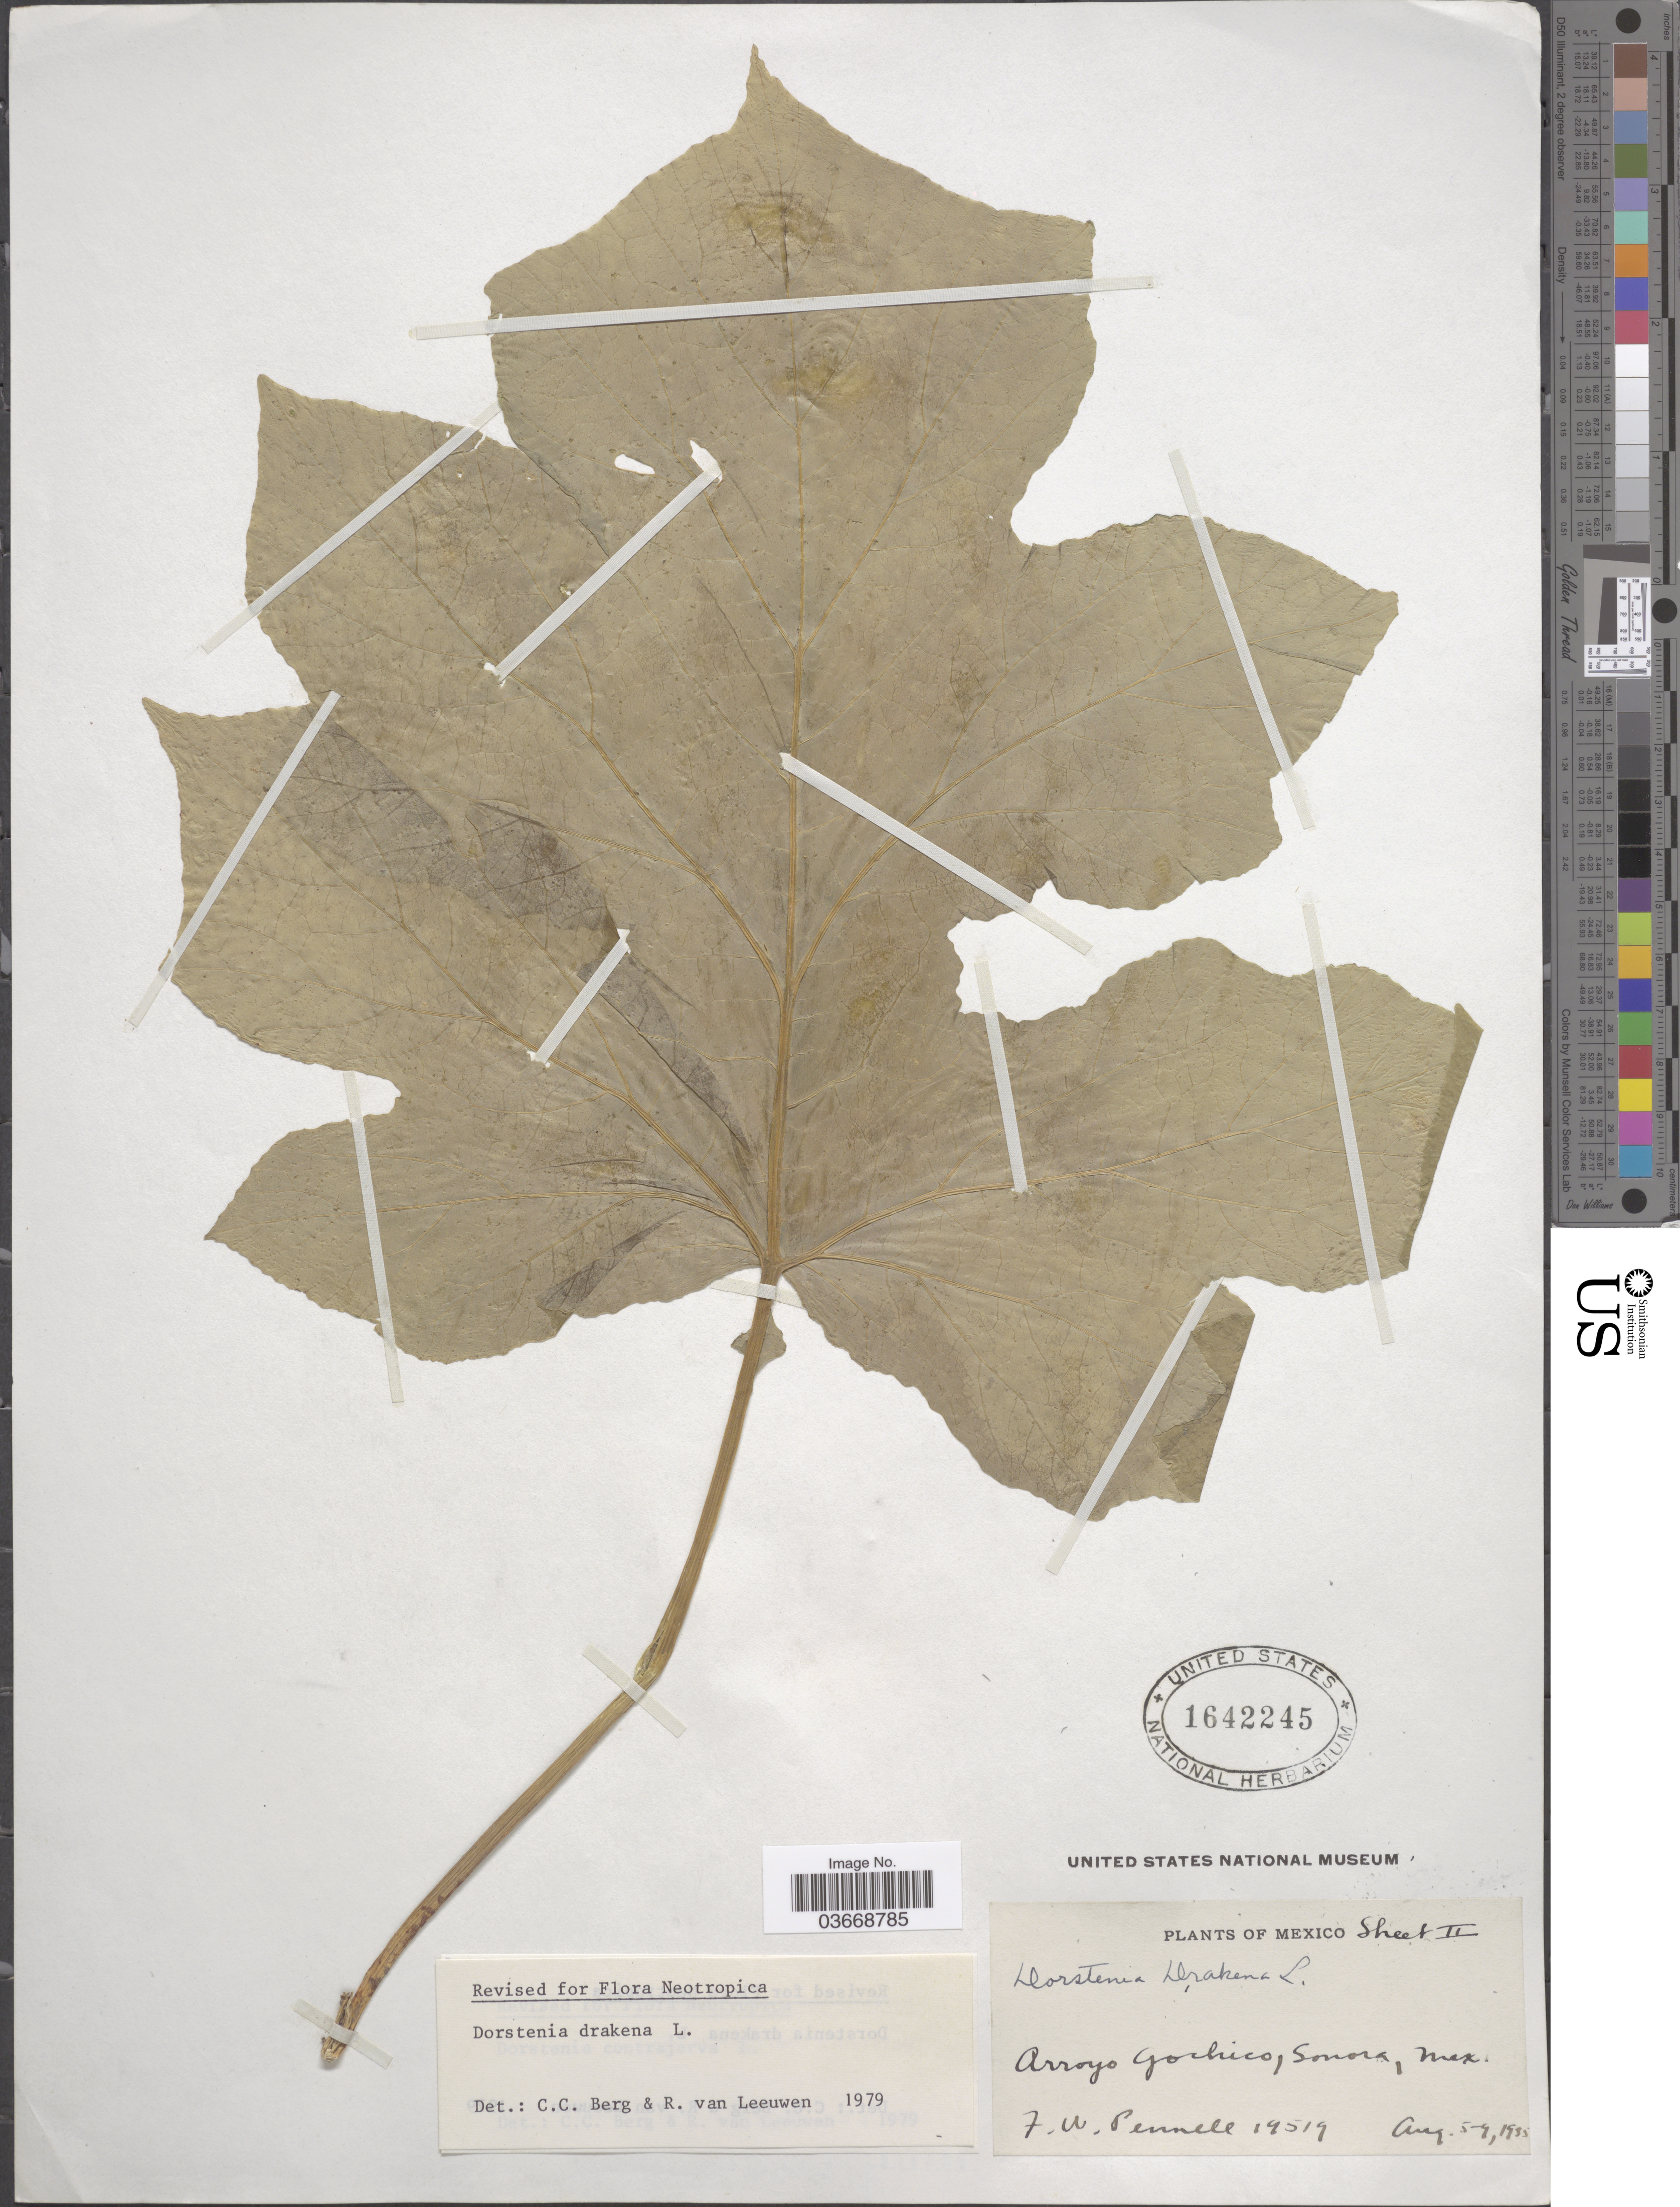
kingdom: Plantae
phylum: Tracheophyta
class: Magnoliopsida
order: Rosales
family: Moraceae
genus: Dorstenia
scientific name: Dorstenia drakena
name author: L.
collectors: F. W. Pennell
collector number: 19519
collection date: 1935-08-05/1935-08-09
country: Mexico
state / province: Sonora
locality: Arroyo Gochico.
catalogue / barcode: US 1642245